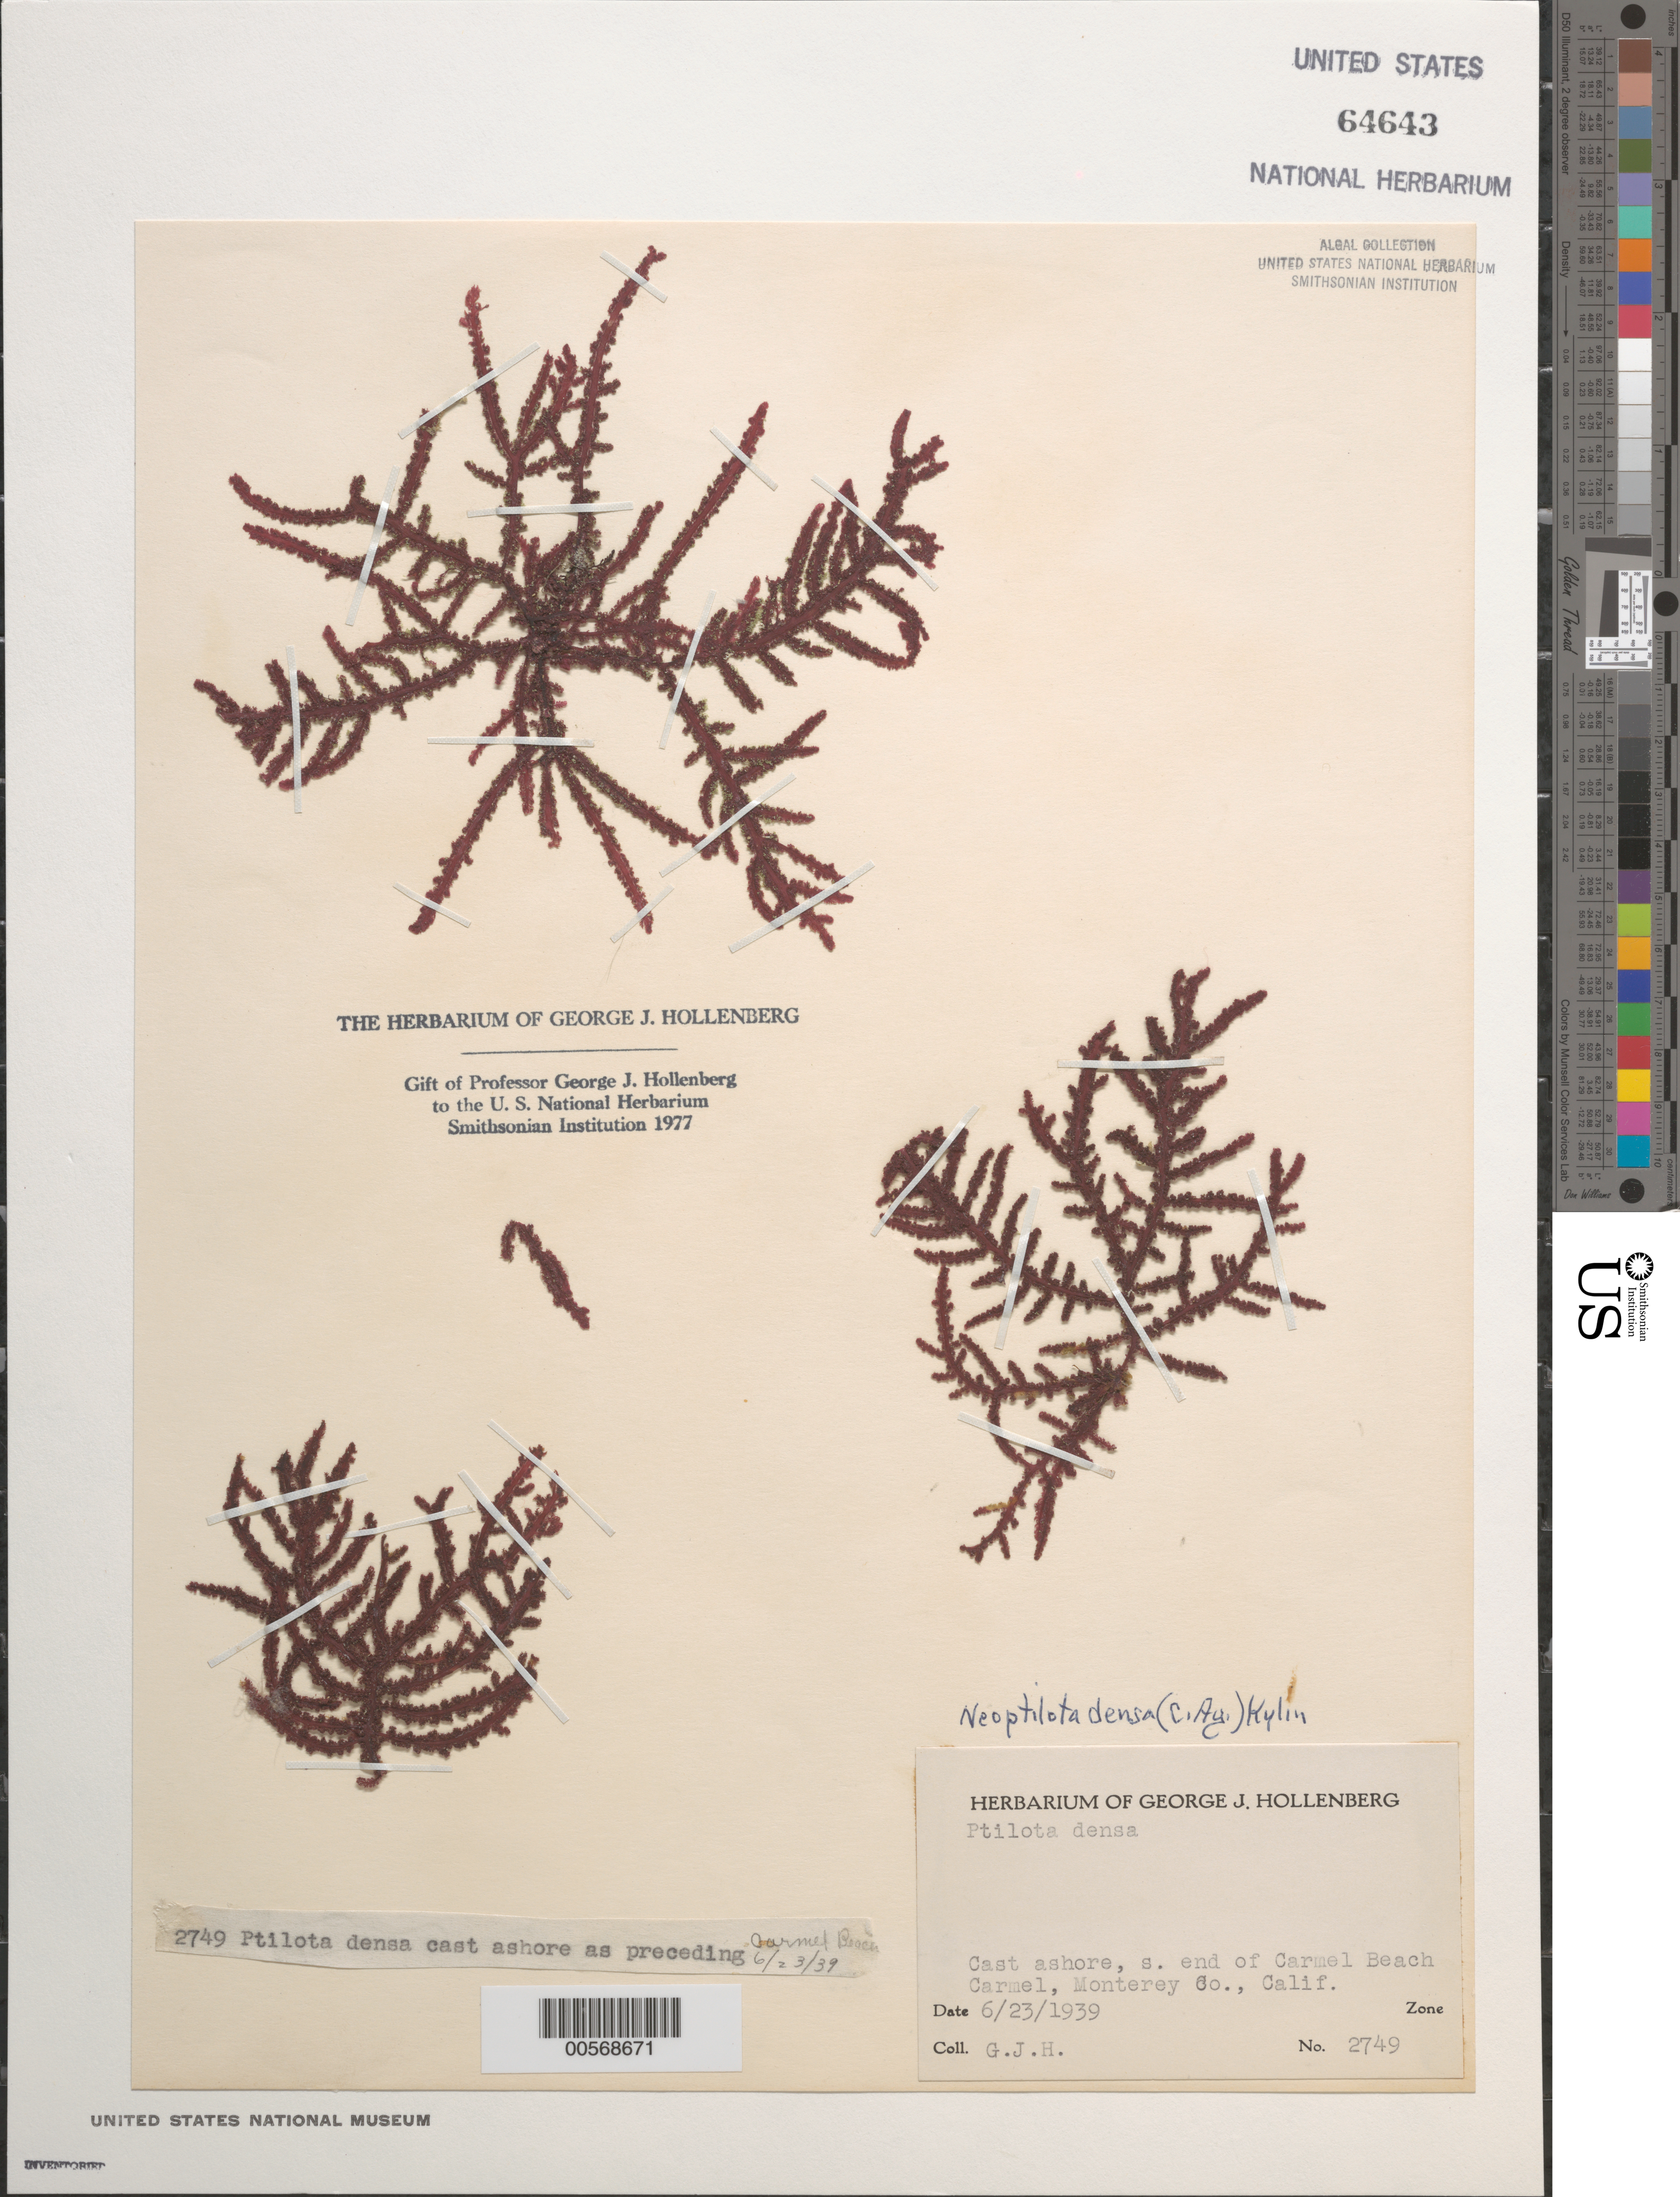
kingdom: Plantae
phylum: Rhodophyta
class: Florideophyceae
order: Ceramiales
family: Wrangeliaceae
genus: Ptilota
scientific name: Ptilota densa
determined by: Algae name updating Project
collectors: G. Hollenberg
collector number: GJH 2749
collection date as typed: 23 Jun 1939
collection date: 1939-06-23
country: United States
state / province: California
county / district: Monterey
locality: Carmel Beach, Carmel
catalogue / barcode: US 64643